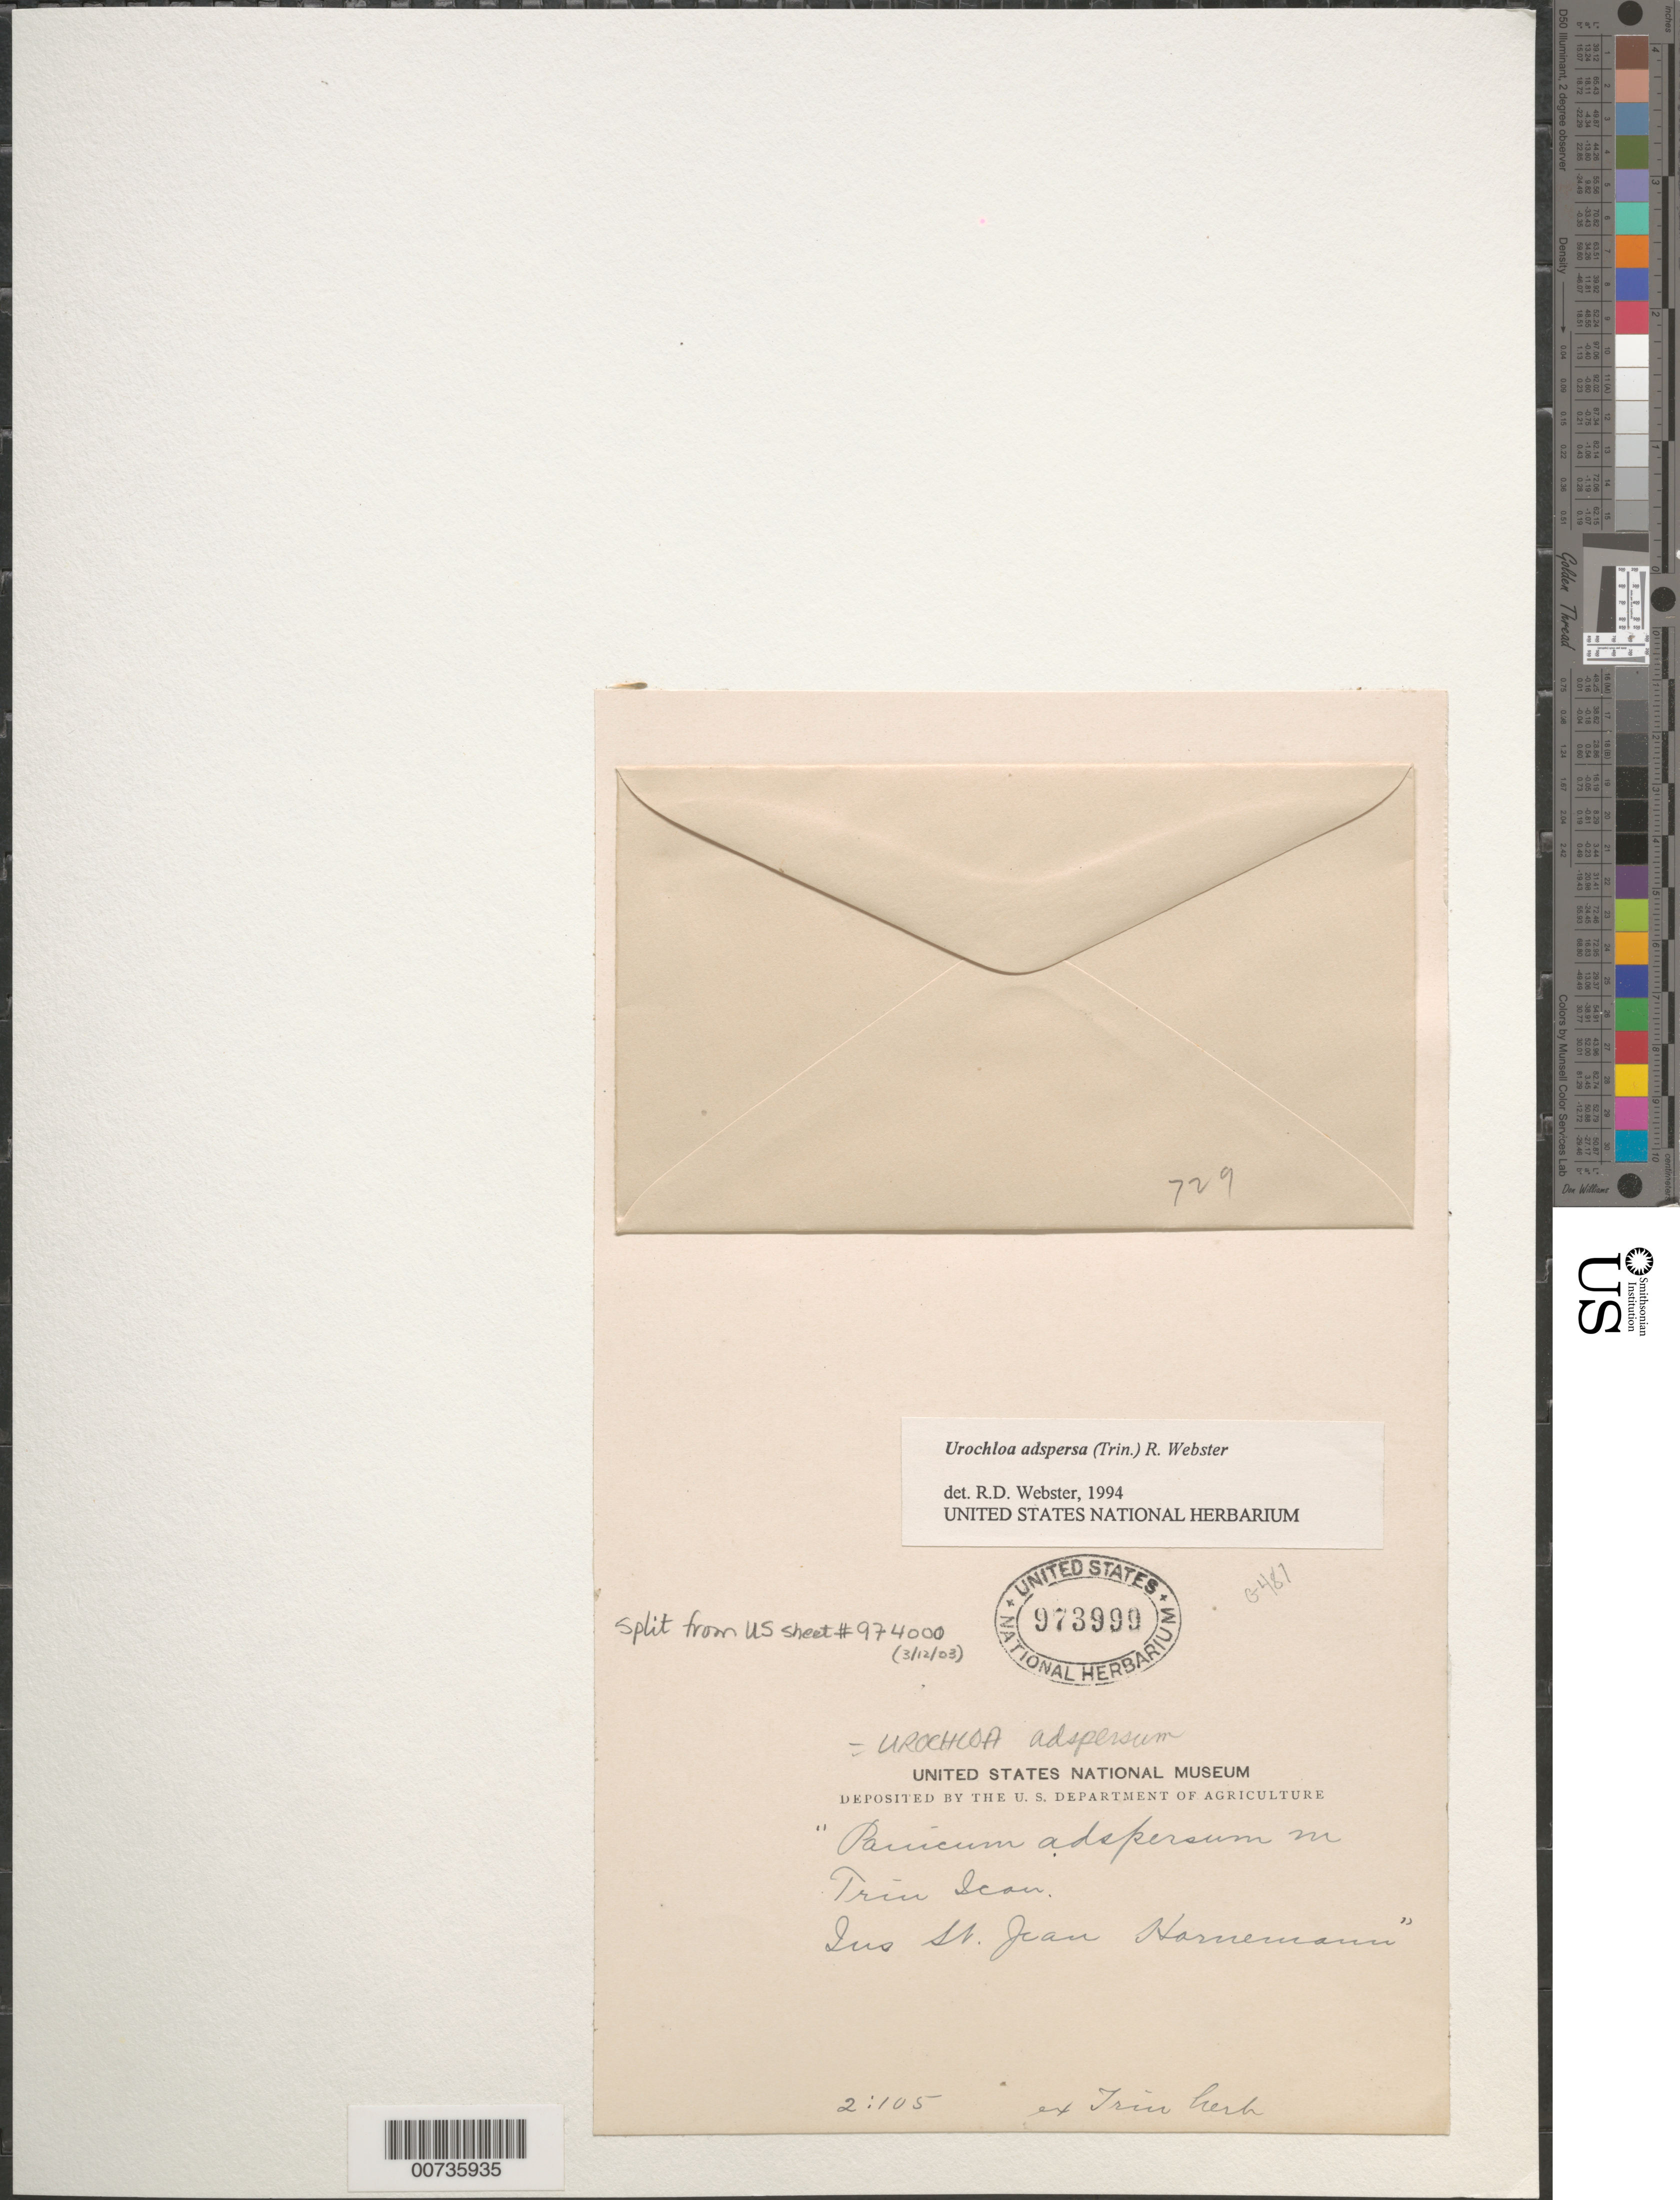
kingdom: Plantae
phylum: Tracheophyta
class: Liliopsida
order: Poales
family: Poaceae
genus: Urochloa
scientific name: Urochloa adspersa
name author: (Trin.) R.D. Webster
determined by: Webster, Robert D.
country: Puerto Rico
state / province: San Juan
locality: San Juan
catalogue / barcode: US 973999